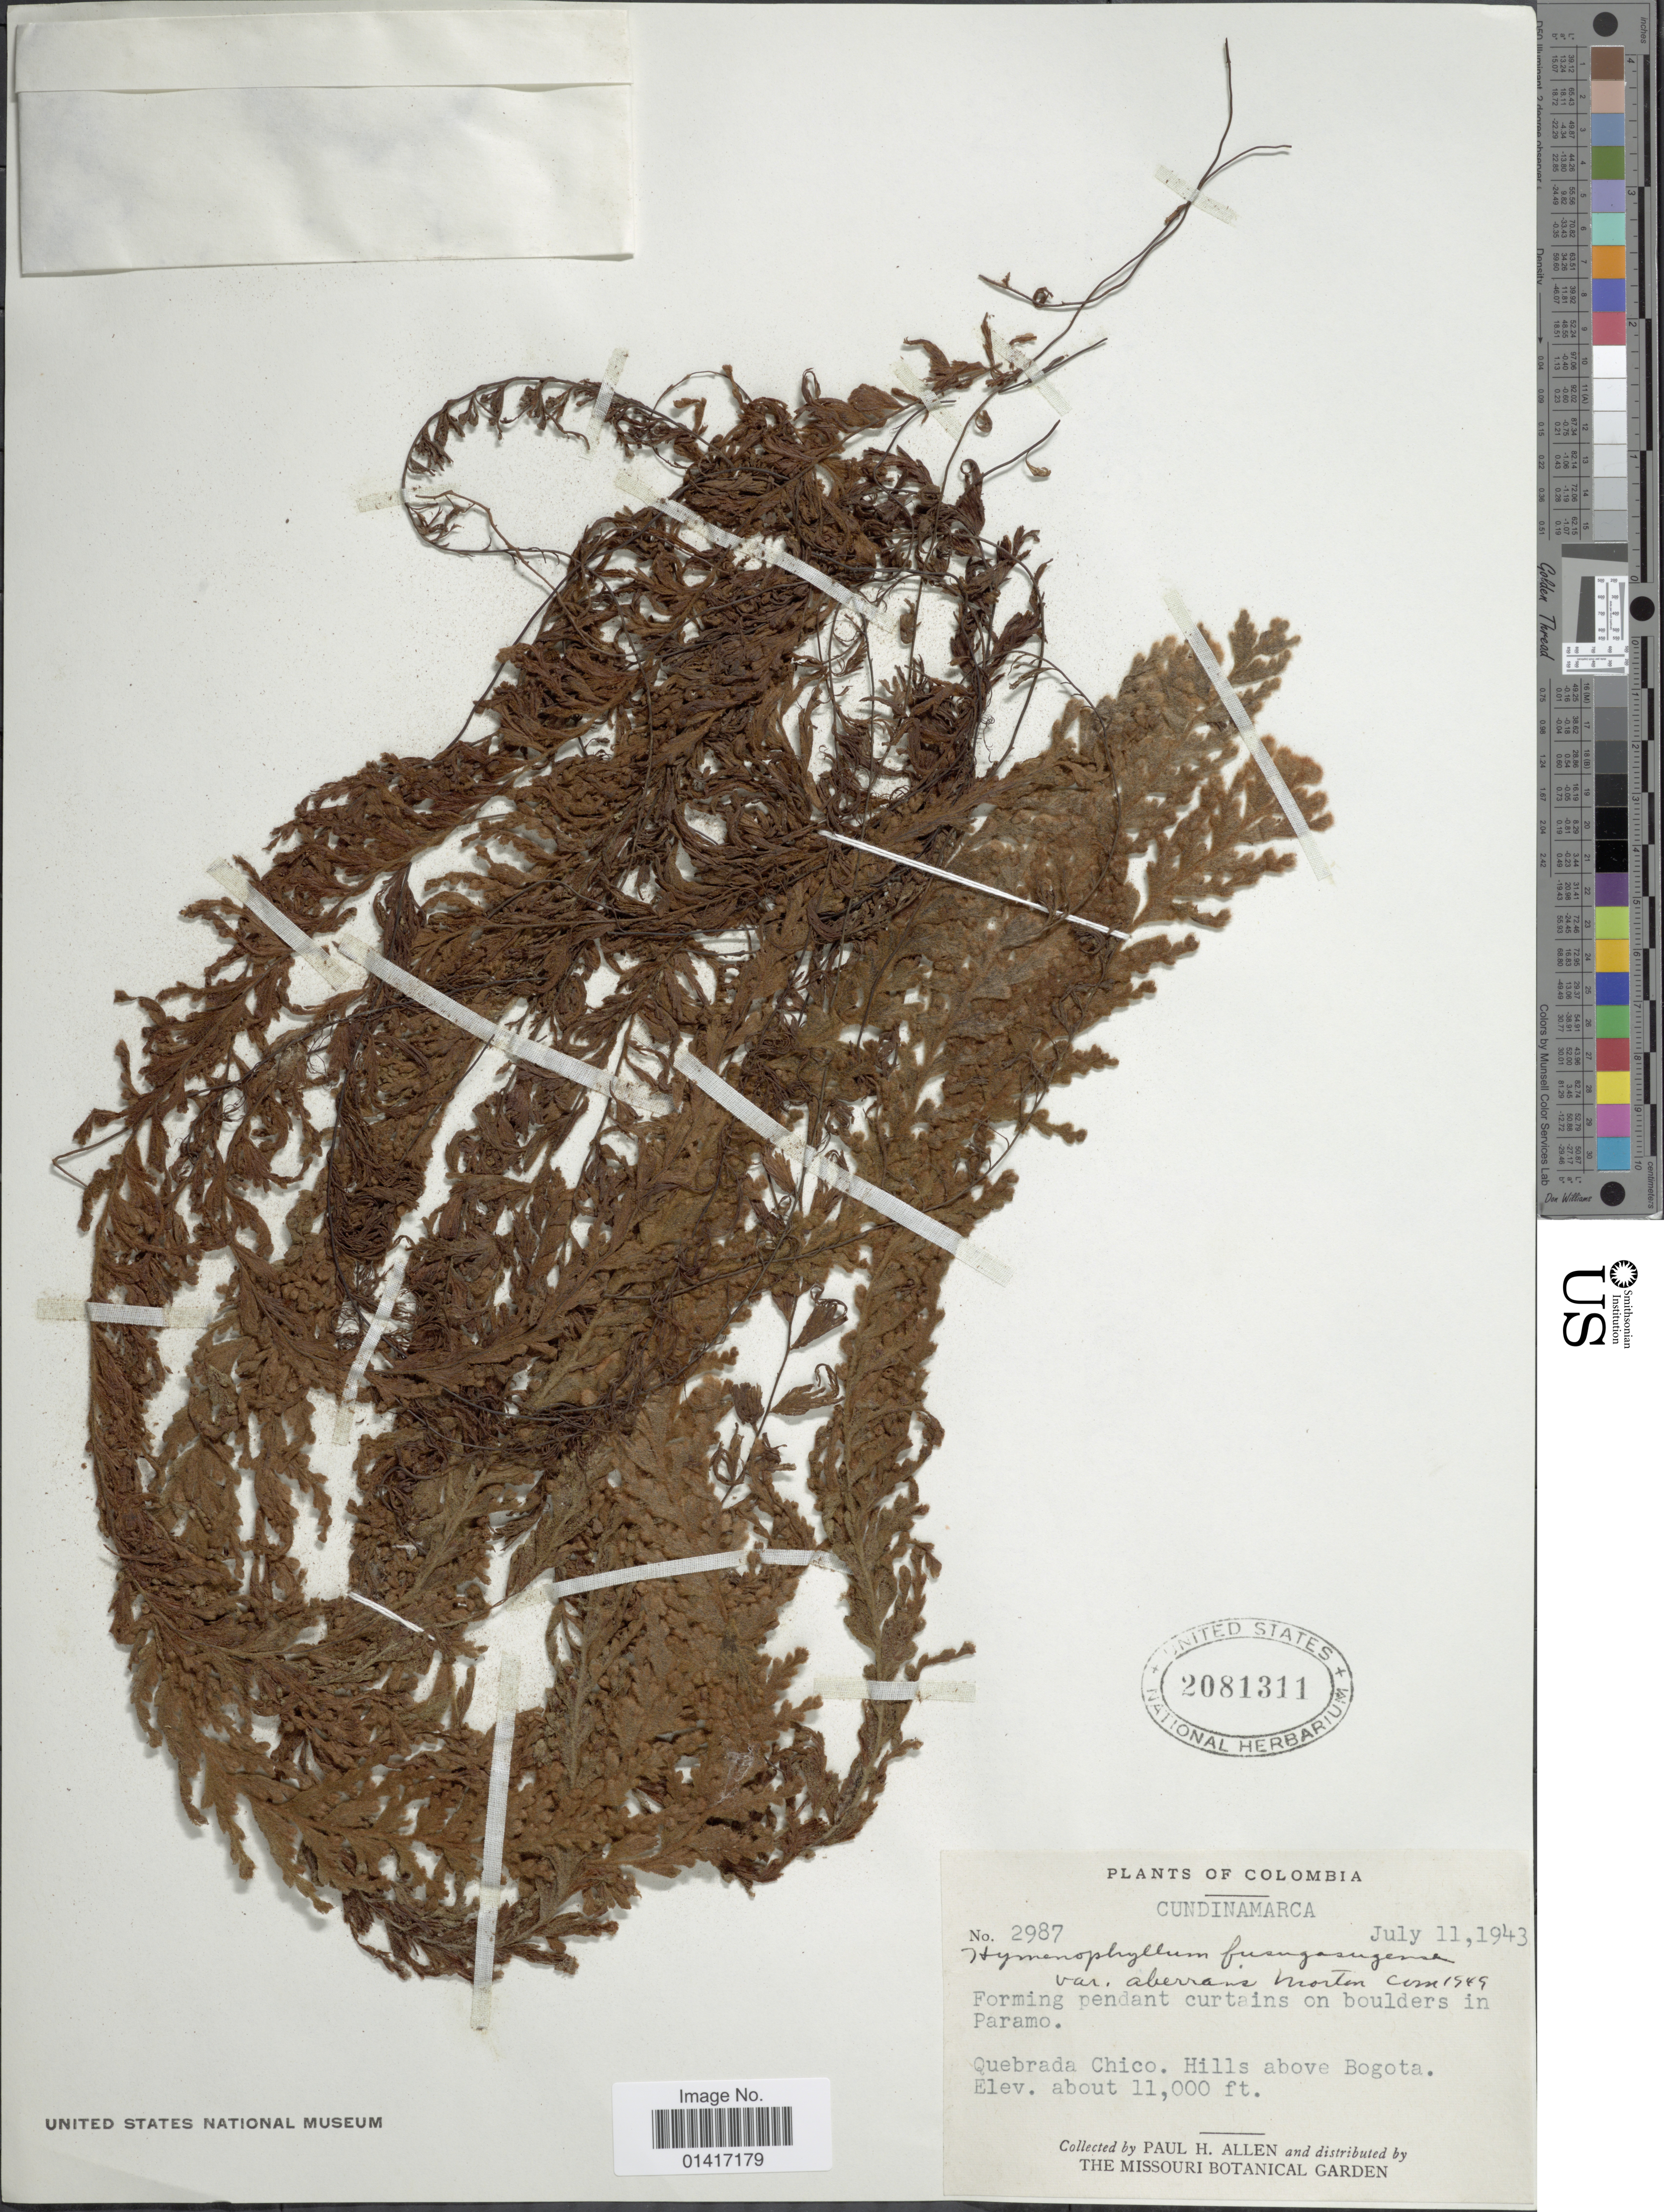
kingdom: Plantae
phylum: Tracheophyta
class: Polypodiopsida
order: Hymenophyllales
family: Hymenophyllaceae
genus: Hymenophyllum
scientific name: Hymenophyllum tomentosum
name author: Kunze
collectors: P. H. Allen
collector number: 2987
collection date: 1943-07-11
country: Colombia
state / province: Cundinamarca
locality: Quebrada Chico. Hills above Bogota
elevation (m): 3353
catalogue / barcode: US 2081311